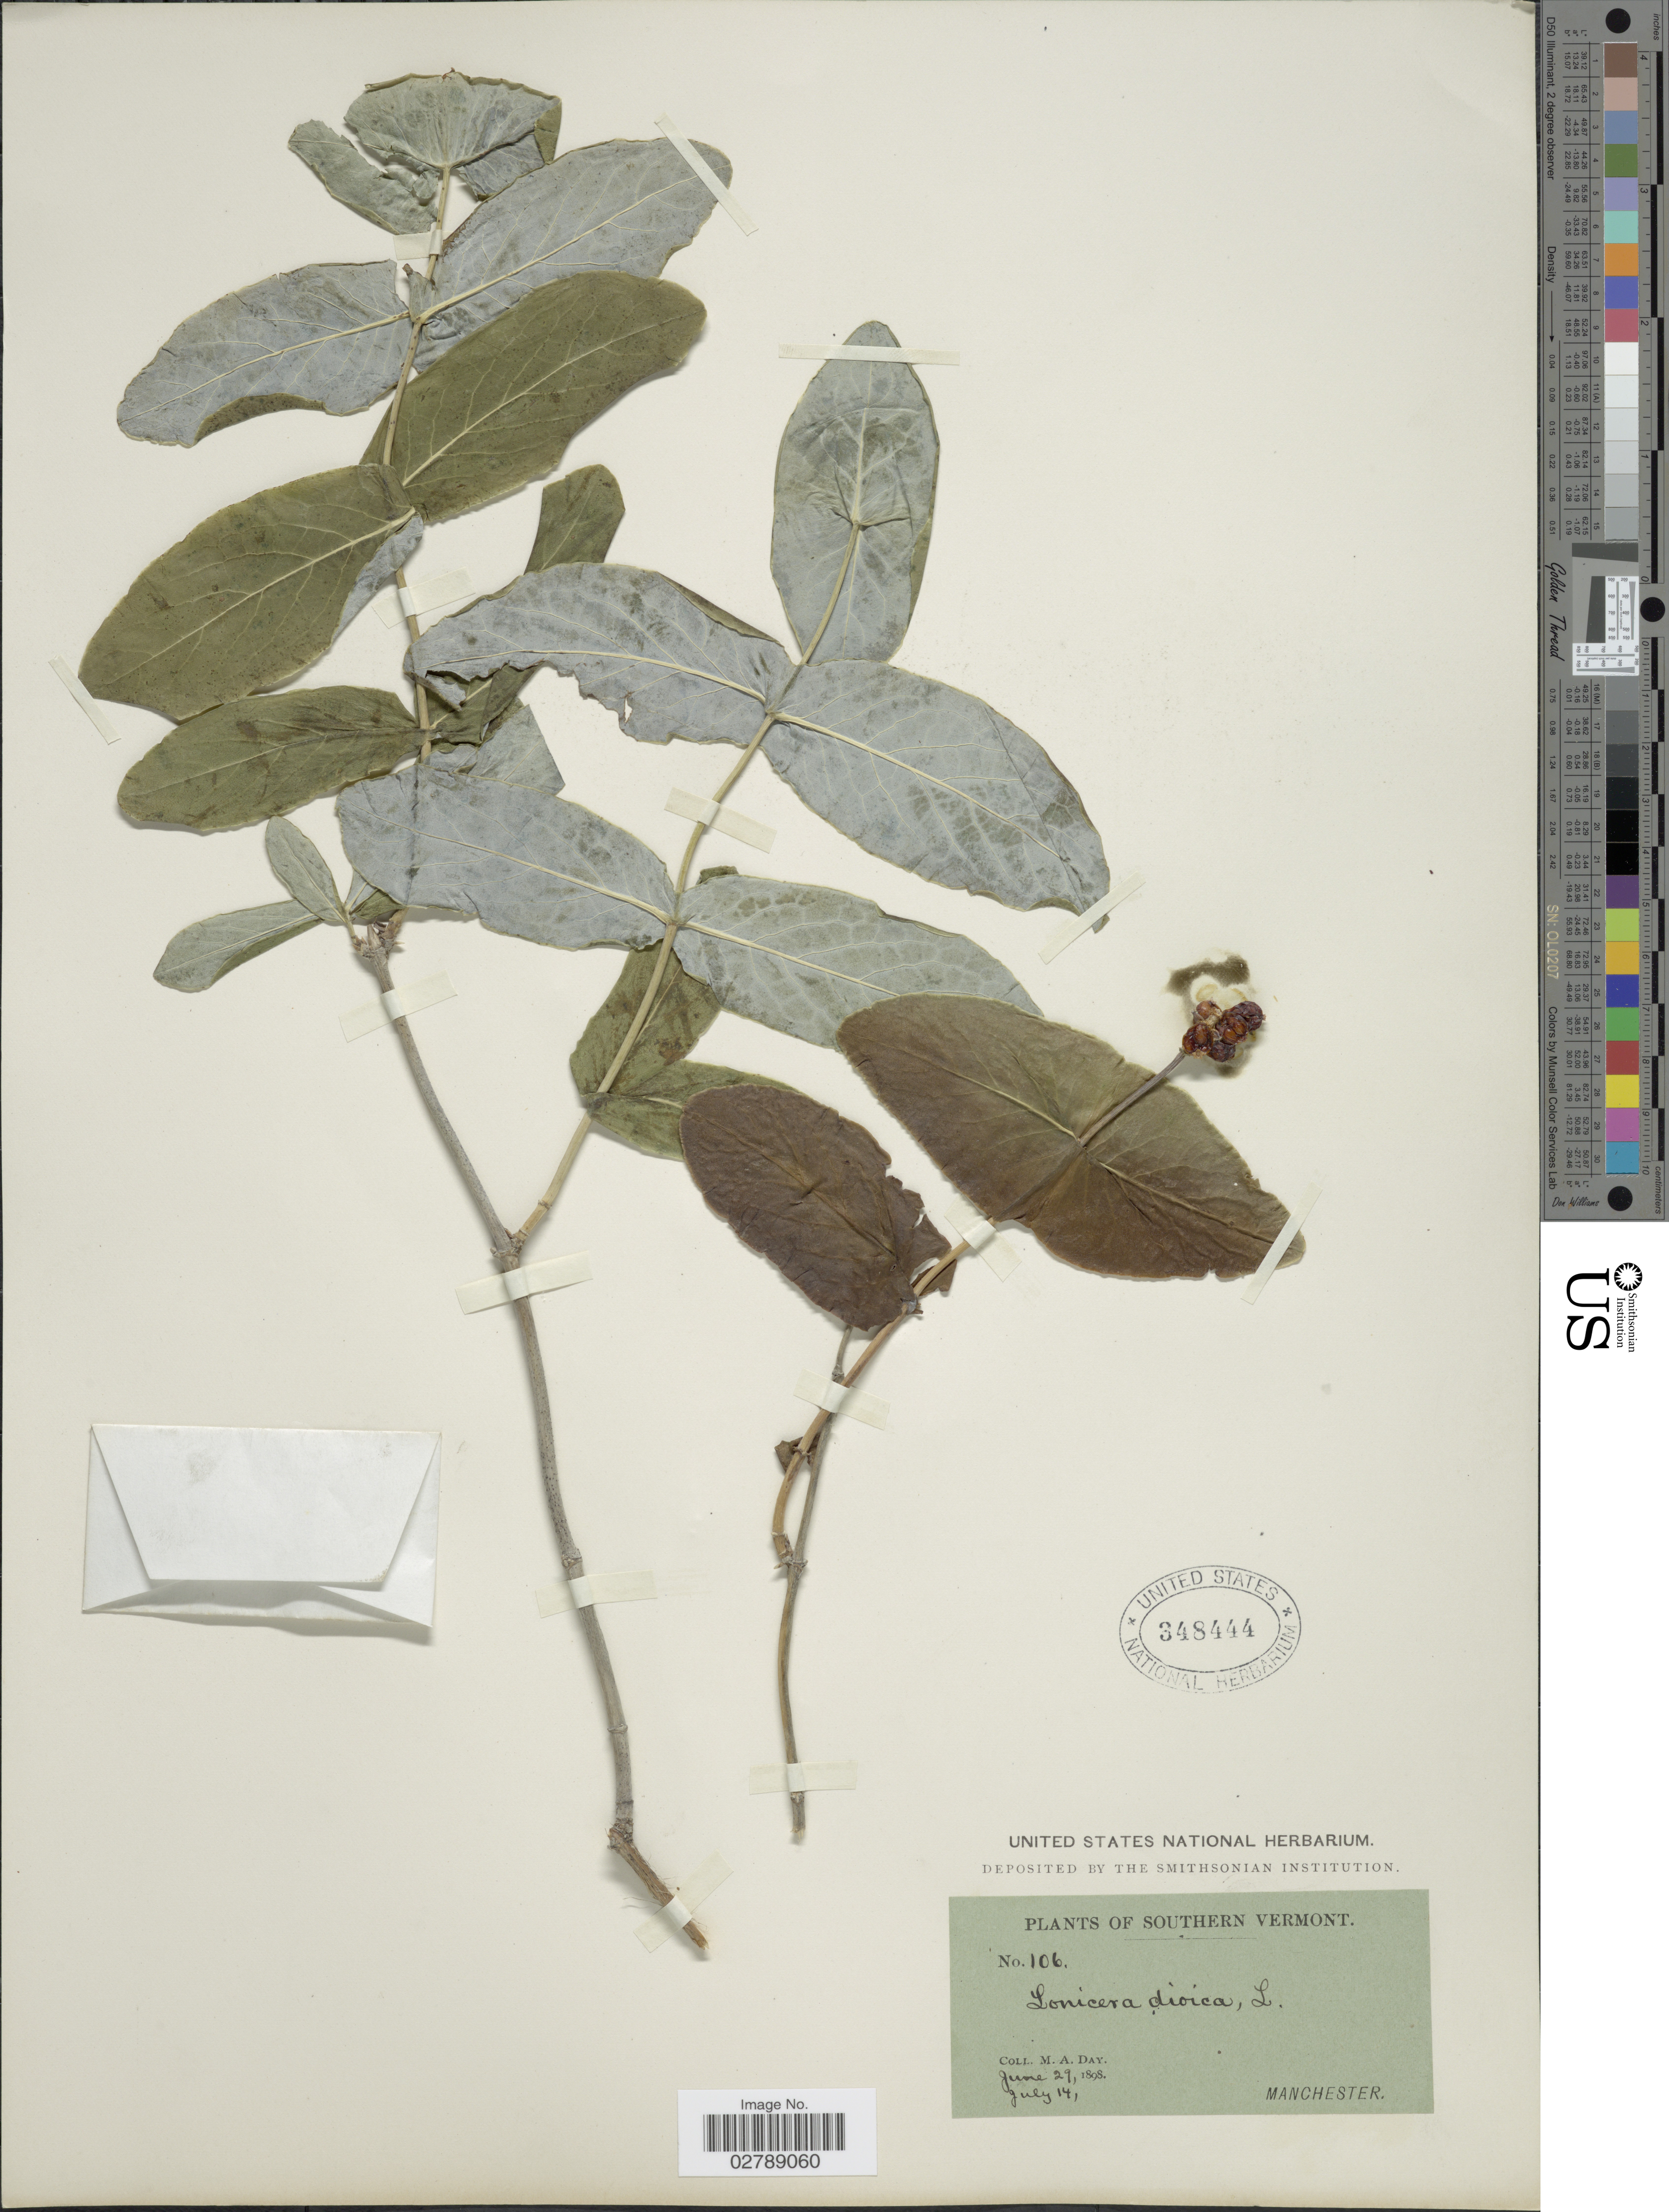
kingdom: Plantae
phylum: Tracheophyta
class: Magnoliopsida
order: Dipsacales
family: Caprifoliaceae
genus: Lonicera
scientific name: Lonicera dioica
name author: L.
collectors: M. Day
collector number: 106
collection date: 1898-06-29/1898-07-14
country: United States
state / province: Vermont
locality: Southern Vermont. Manchester.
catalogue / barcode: US 348444